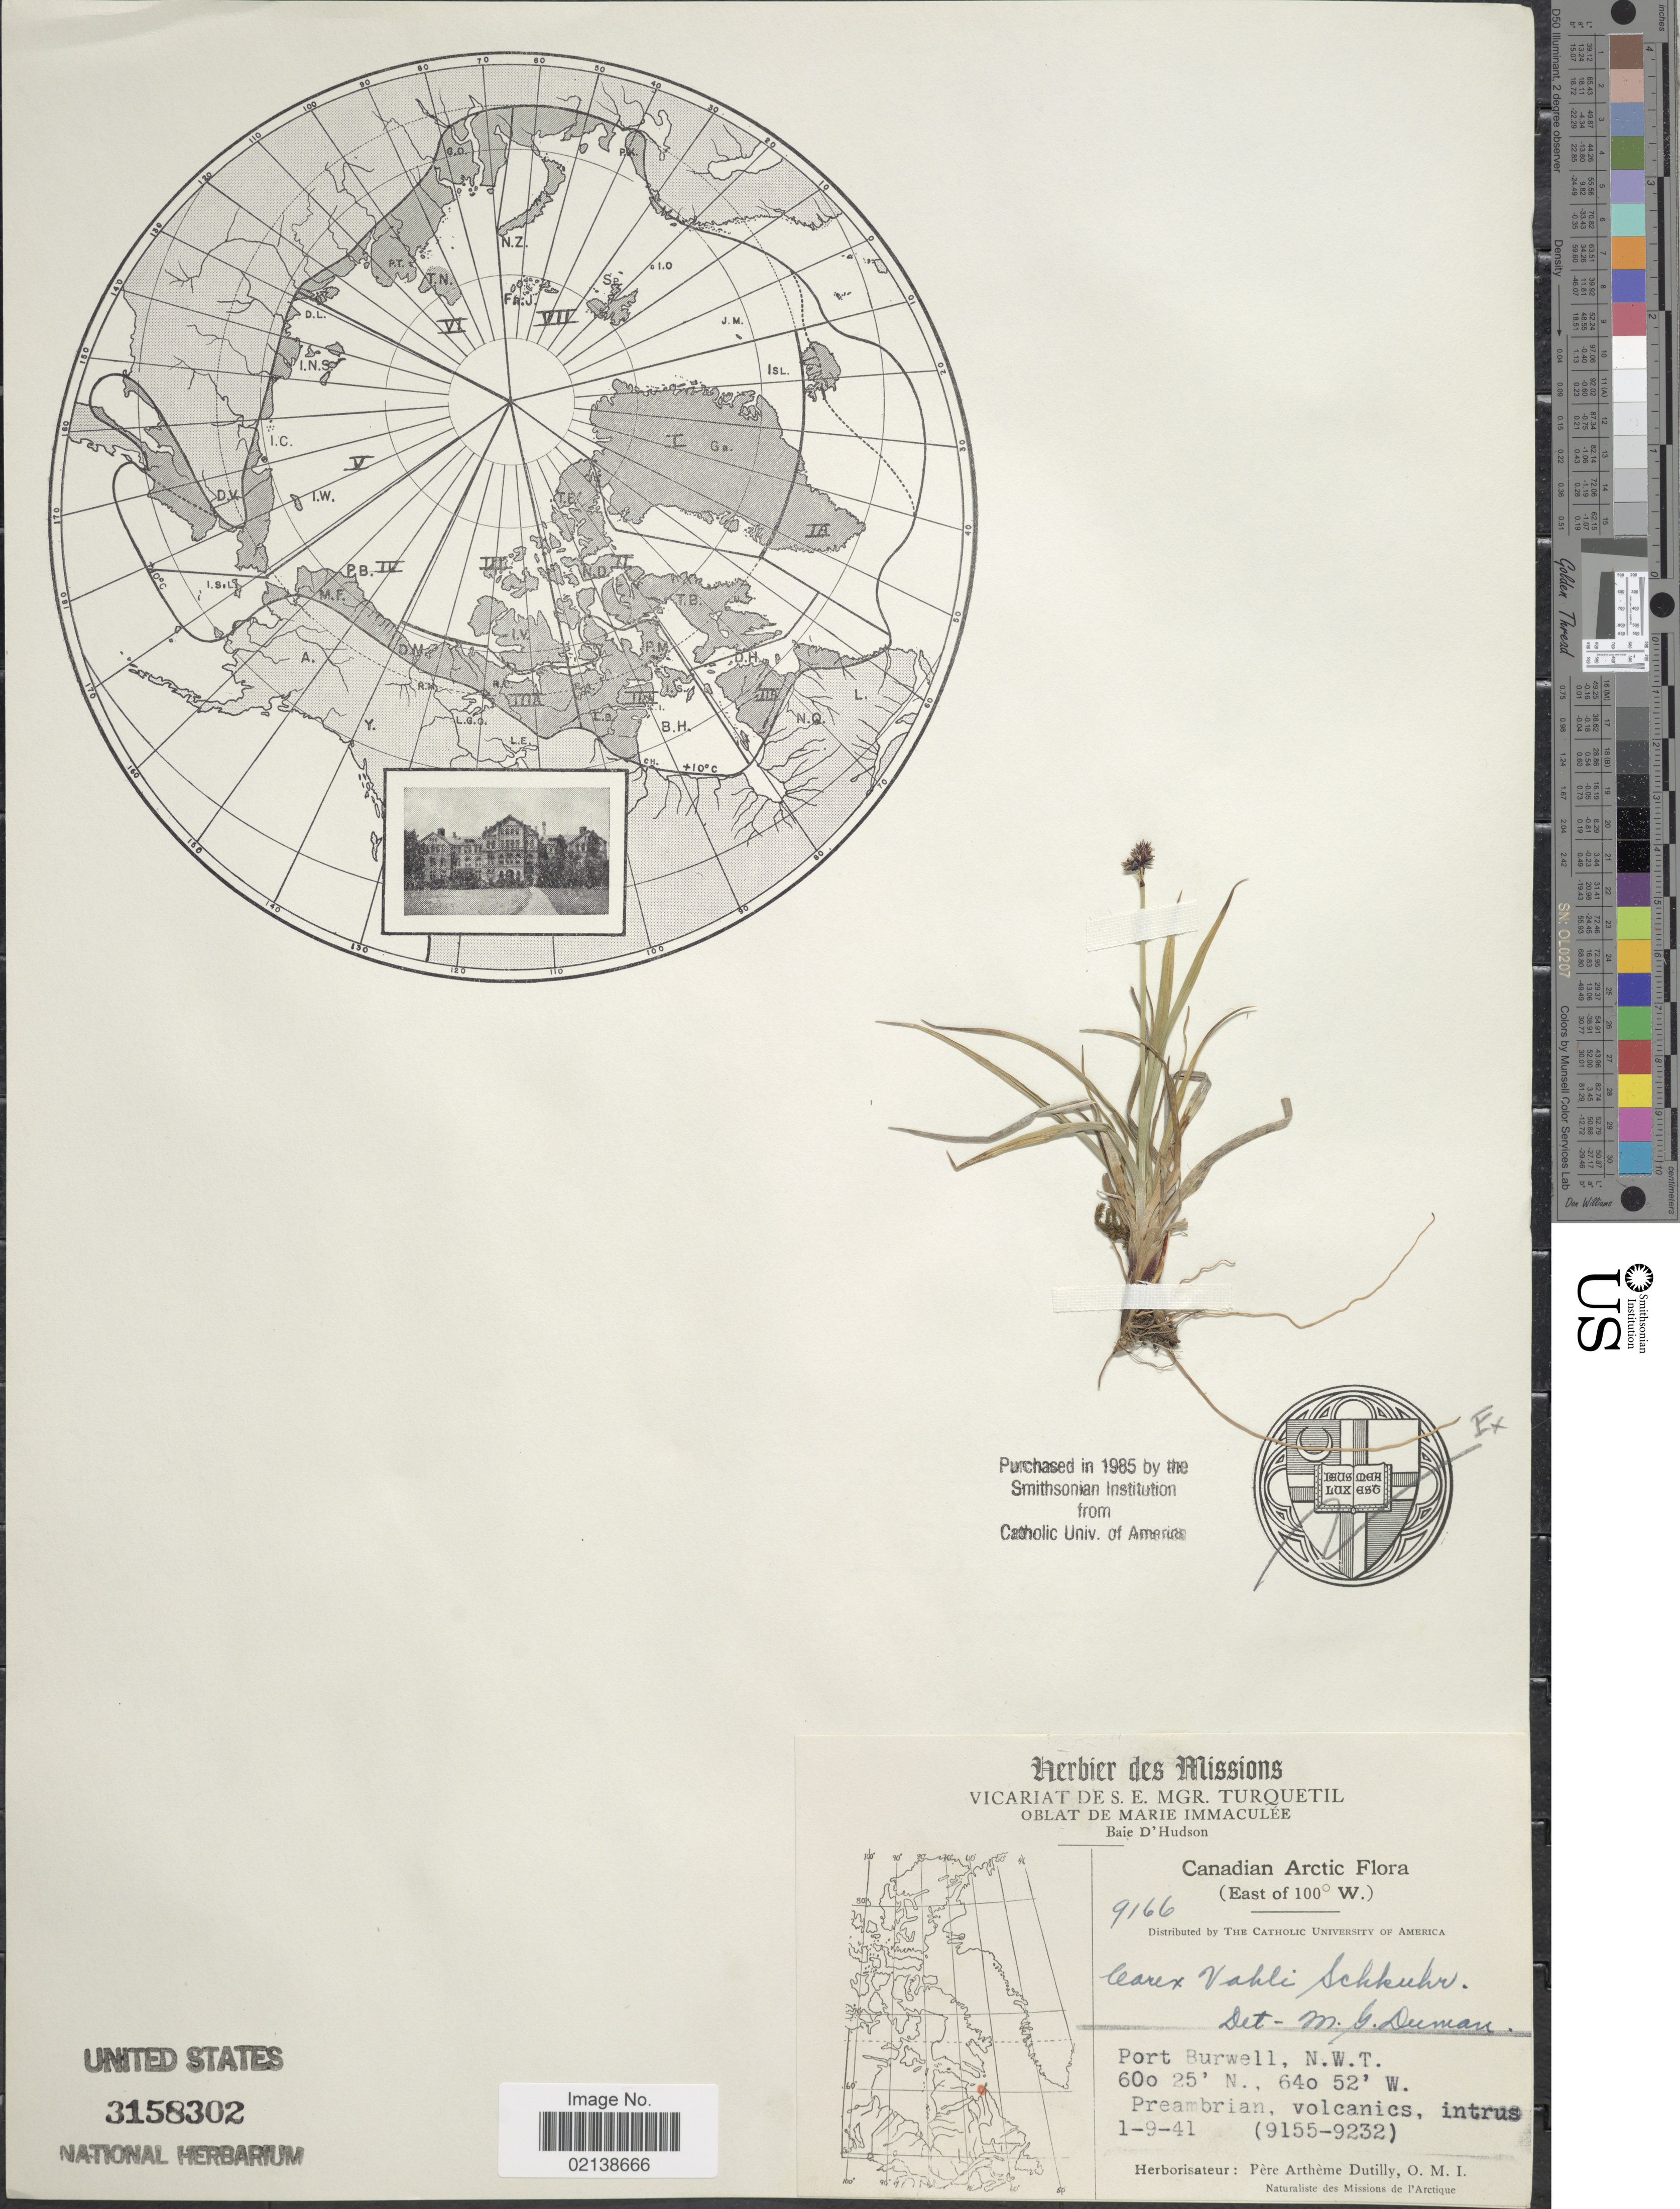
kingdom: Plantae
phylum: Tracheophyta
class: Liliopsida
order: Poales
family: Cyperaceae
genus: Carex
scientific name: Carex norvegica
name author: Retz.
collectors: A. Dutilly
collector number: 9166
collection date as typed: Transcribed d/m/y: 1/9/41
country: Canada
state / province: Northwest Territories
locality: Canadian Arctic, Port Burwell, N.W.T. (East of 100° W)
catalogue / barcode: US 3159302